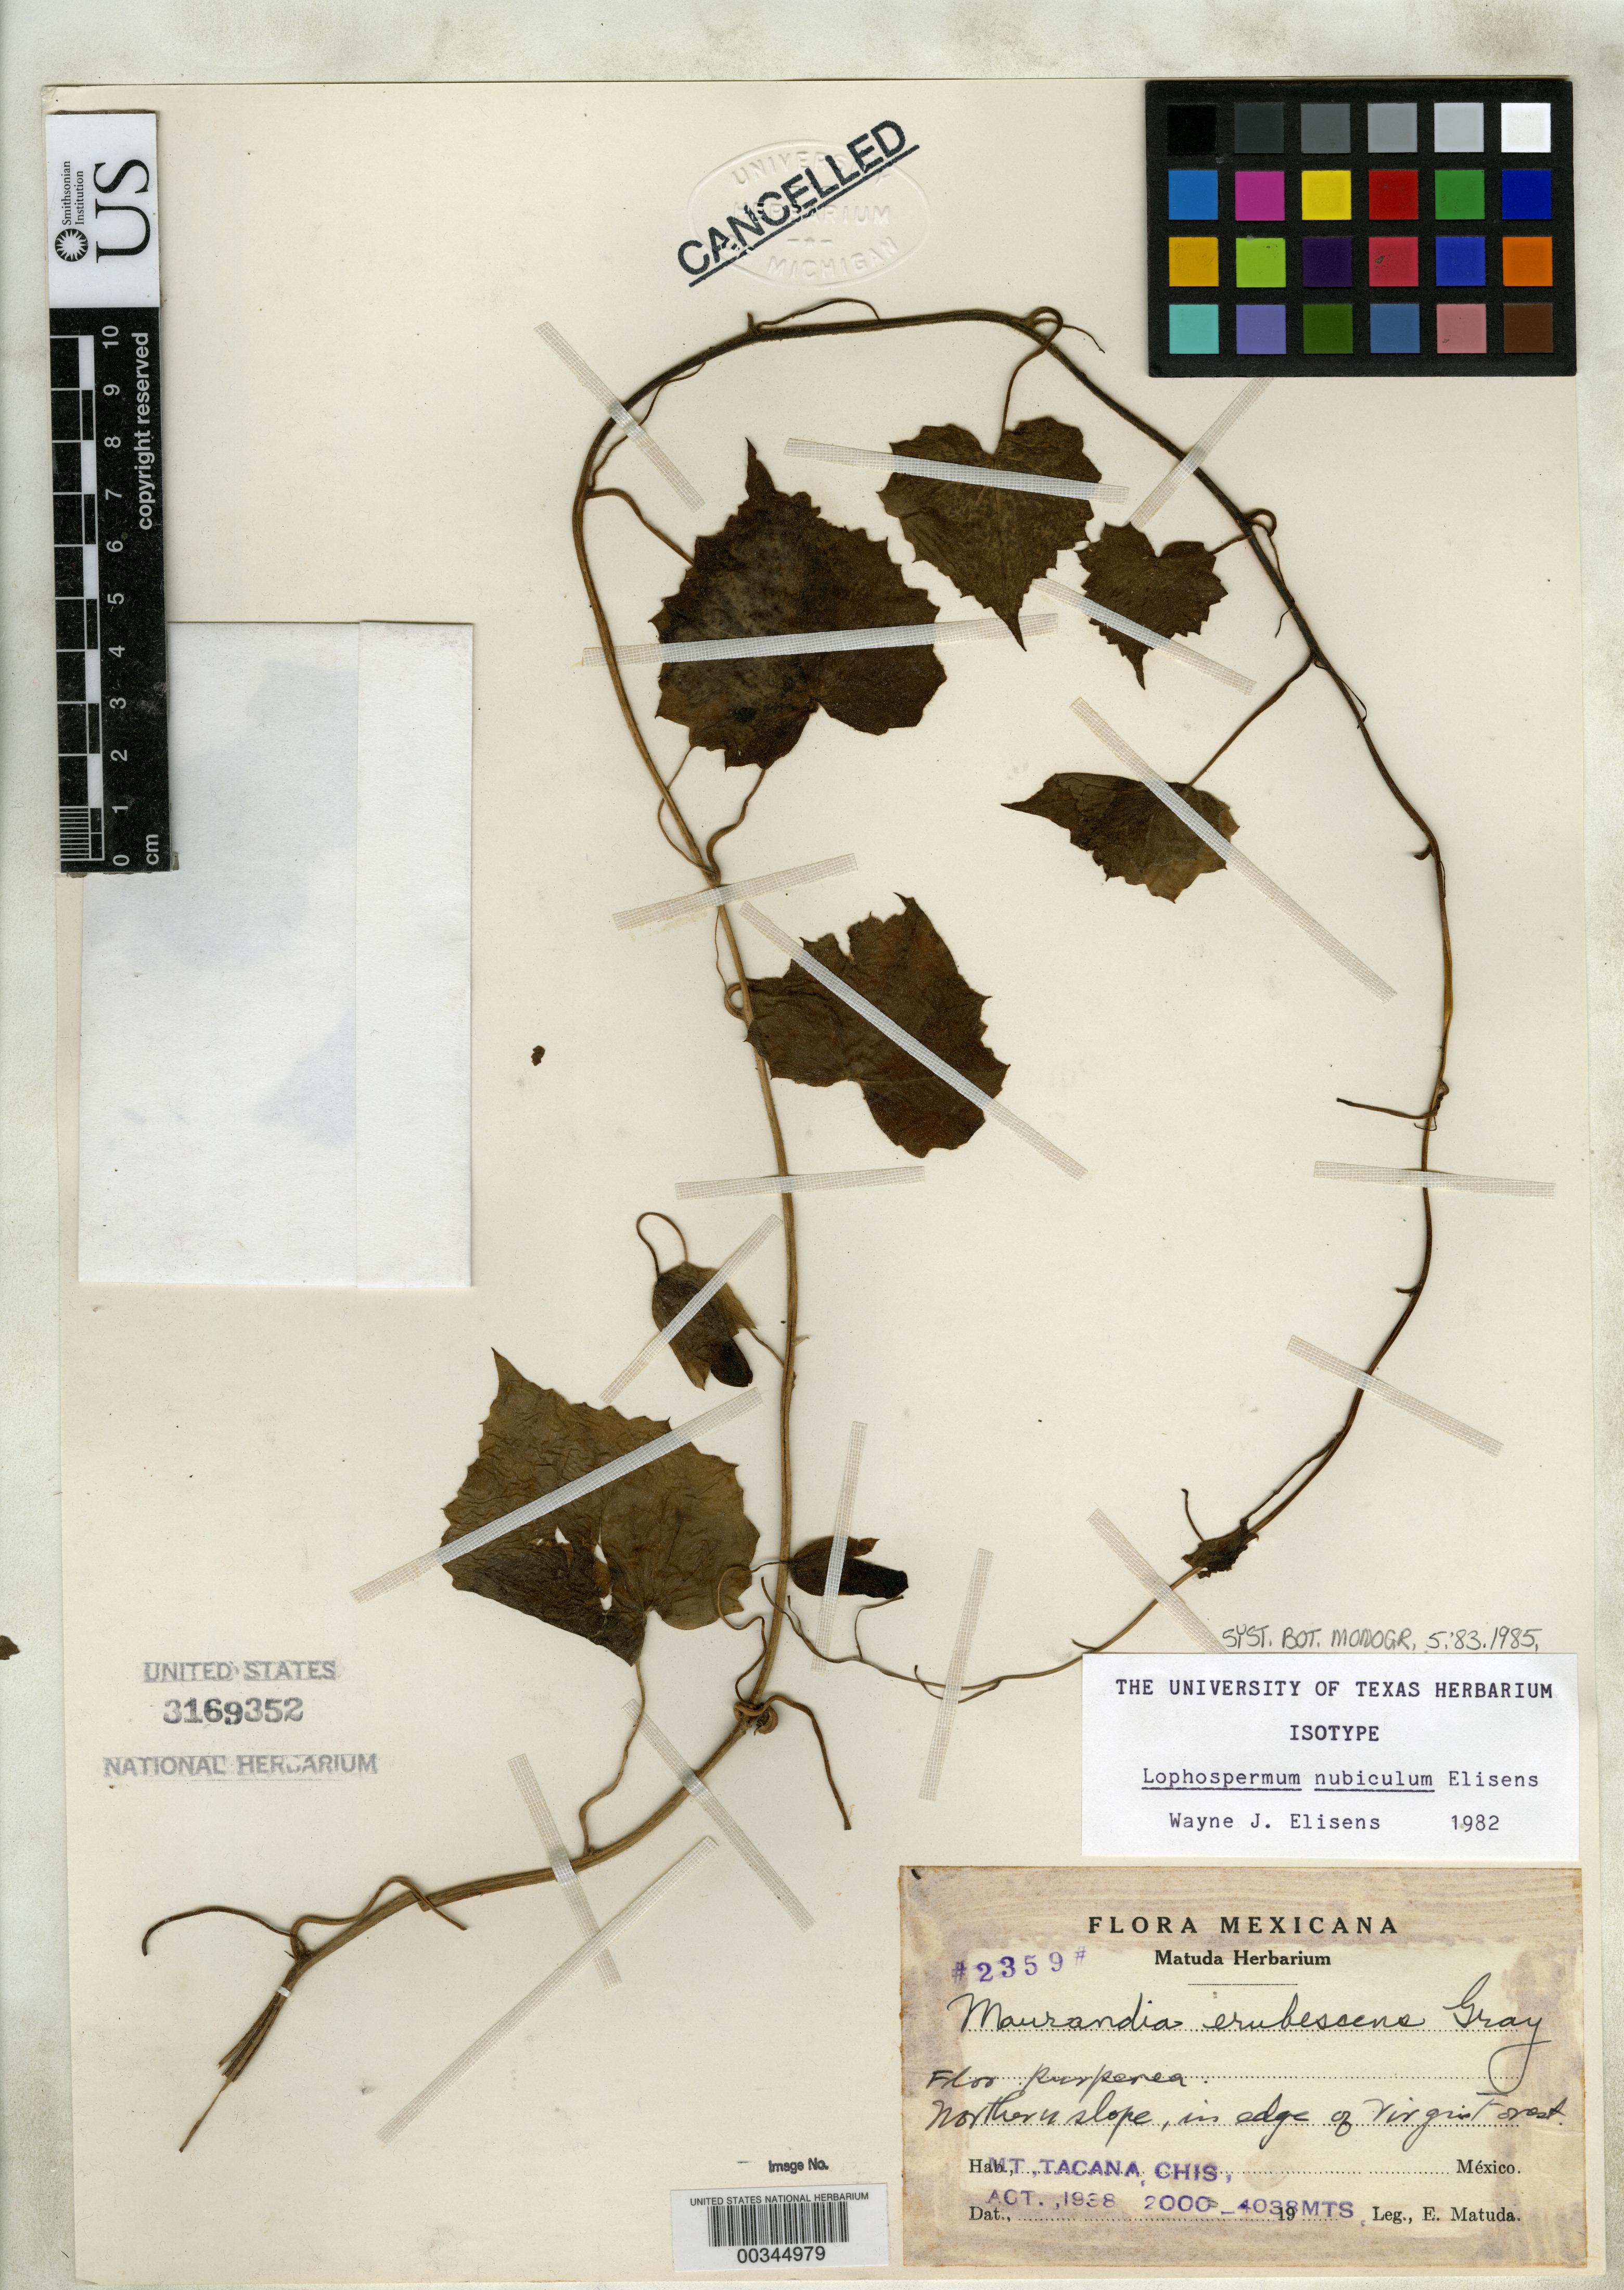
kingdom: Plantae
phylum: Tracheophyta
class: Magnoliopsida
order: Lamiales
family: Plantaginaceae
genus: Lophospermum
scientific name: Lophospermum nubiculum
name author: Elisens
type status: Isotype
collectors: E. Matuda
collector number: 2359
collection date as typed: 1938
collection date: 1938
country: Mexico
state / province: Chiapas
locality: Mt. Tacana, northern slope, edge of virgin forest.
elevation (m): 2000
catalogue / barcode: US 3169352